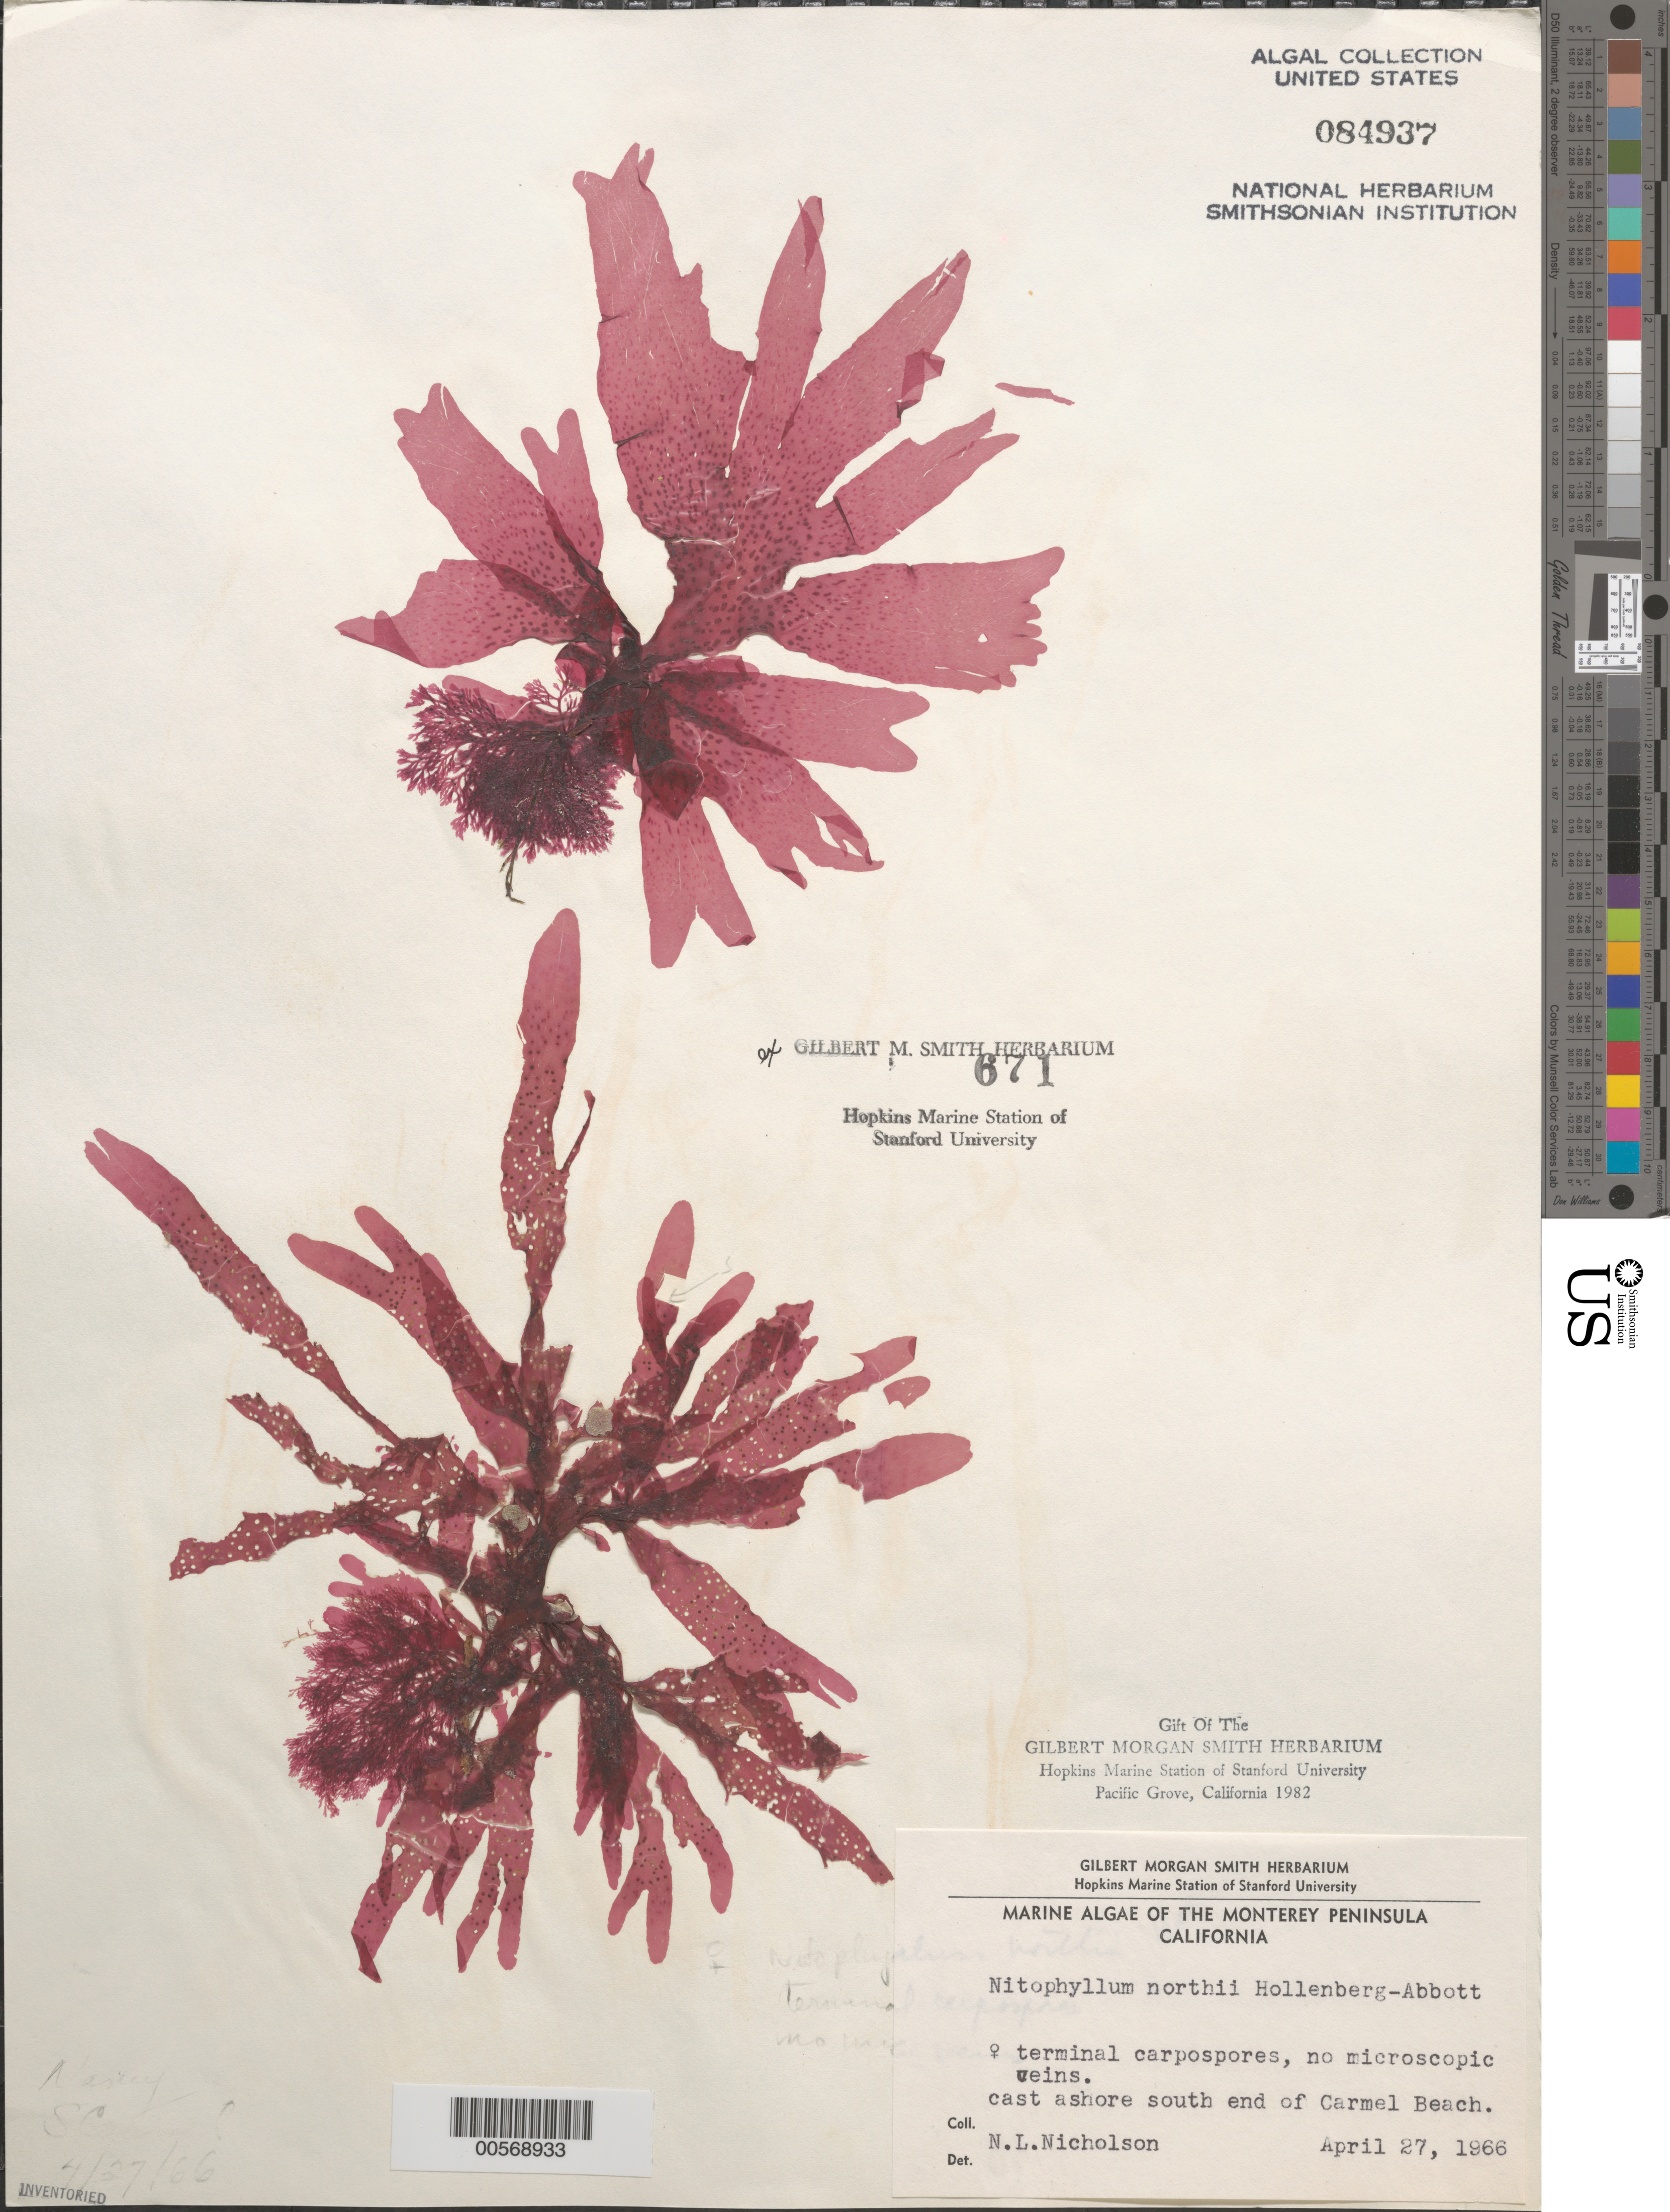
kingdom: Plantae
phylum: Rhodophyta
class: Florideophyceae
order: Ceramiales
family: Delesseriaceae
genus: Nitophyllum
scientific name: Nitophyllum northii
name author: Hollenb. & I.A. Abbott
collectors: N. Nicholson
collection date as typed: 27 Apr 1966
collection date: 1966-04-27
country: United States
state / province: California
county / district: Monterey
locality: Carmel Beach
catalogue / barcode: US 84937